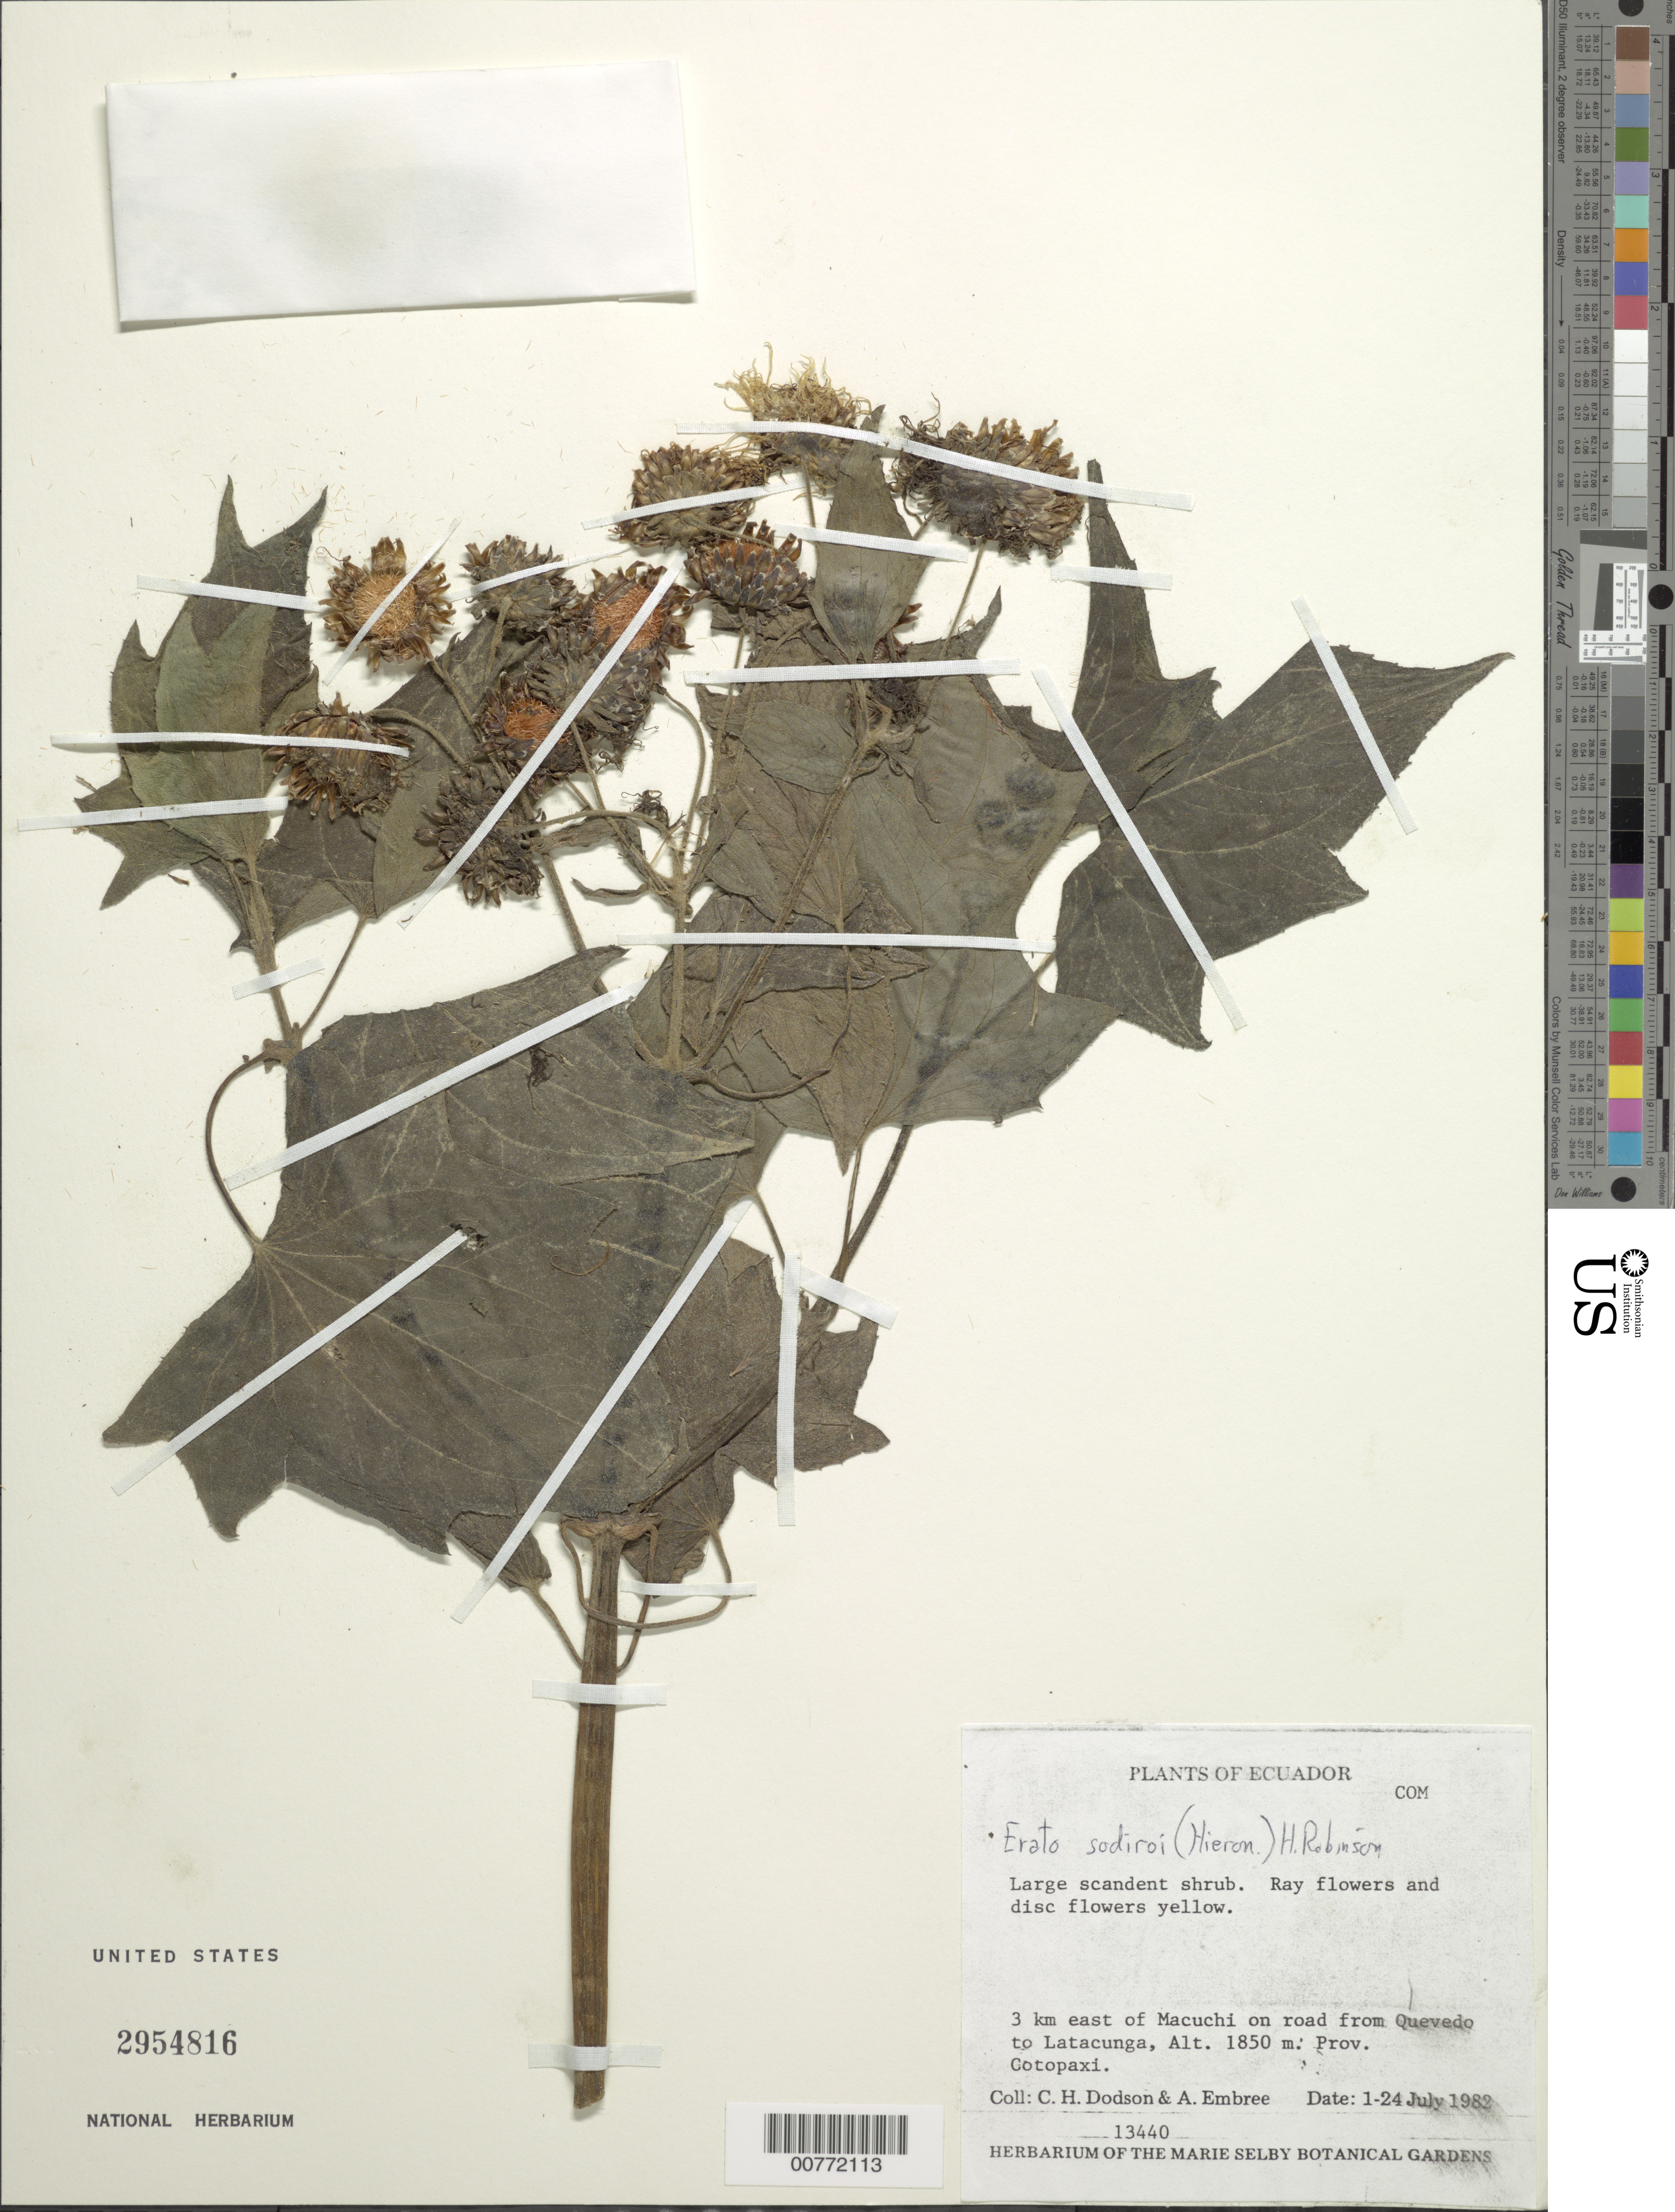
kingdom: Plantae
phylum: Tracheophyta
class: Magnoliopsida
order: Asterales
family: Asteraceae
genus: Erato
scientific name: Erato sodiroi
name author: (Hieron.) H. Rob.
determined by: Noyes, R. D.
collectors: C. H. Dodson & A. Embree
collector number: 13440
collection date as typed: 1 July 1982 to 24 July 1982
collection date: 1982-07-01/1982-07-24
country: Ecuador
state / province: Cotopaxi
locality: Macuchi, 3 km E of, on road from Quevedo to Latacunga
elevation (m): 1850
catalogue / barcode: US 2954816